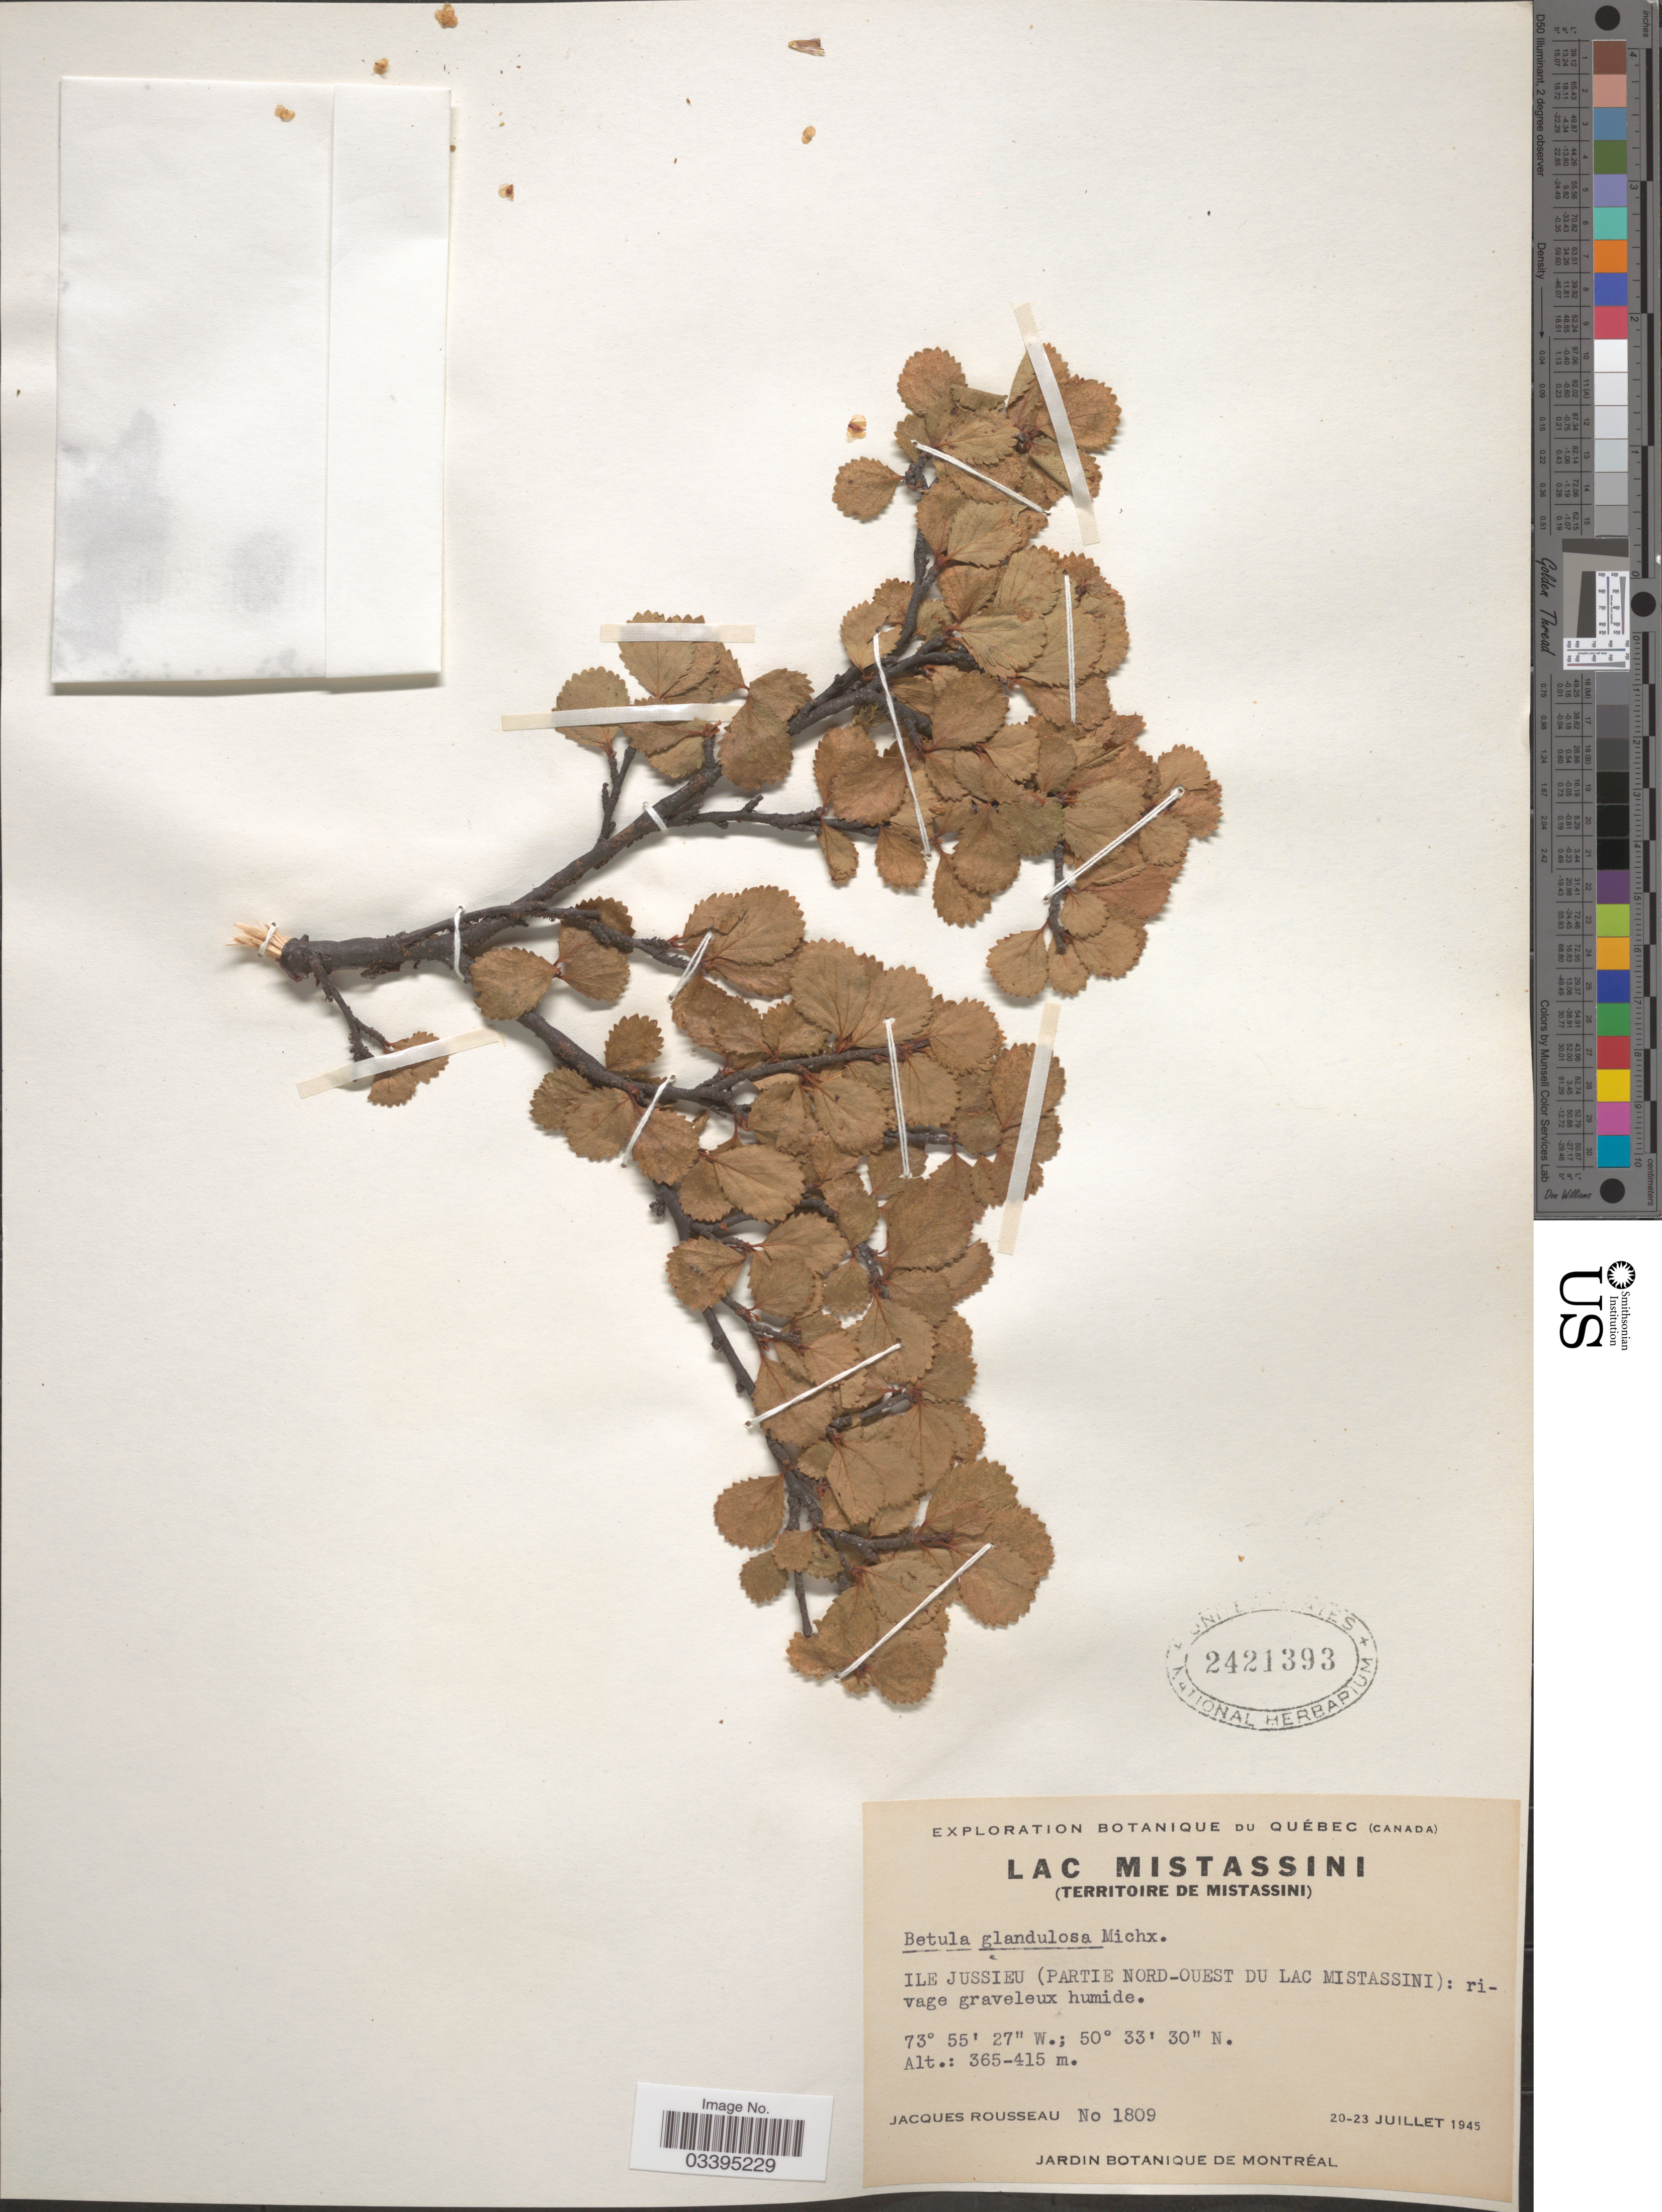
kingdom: Plantae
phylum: Tracheophyta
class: Magnoliopsida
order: Fagales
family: Betulaceae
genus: Betula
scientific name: Betula glandulosa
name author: Michx.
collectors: J. Rousseau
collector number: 1809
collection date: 1945-07-20/1945-07-23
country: Canada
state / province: Quebec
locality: Lac Mistassini (Territoire de Mistassini). Ile Jussieu (Partie Nord-Ouest du Lac Mistassini).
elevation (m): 365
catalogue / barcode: US 2421393